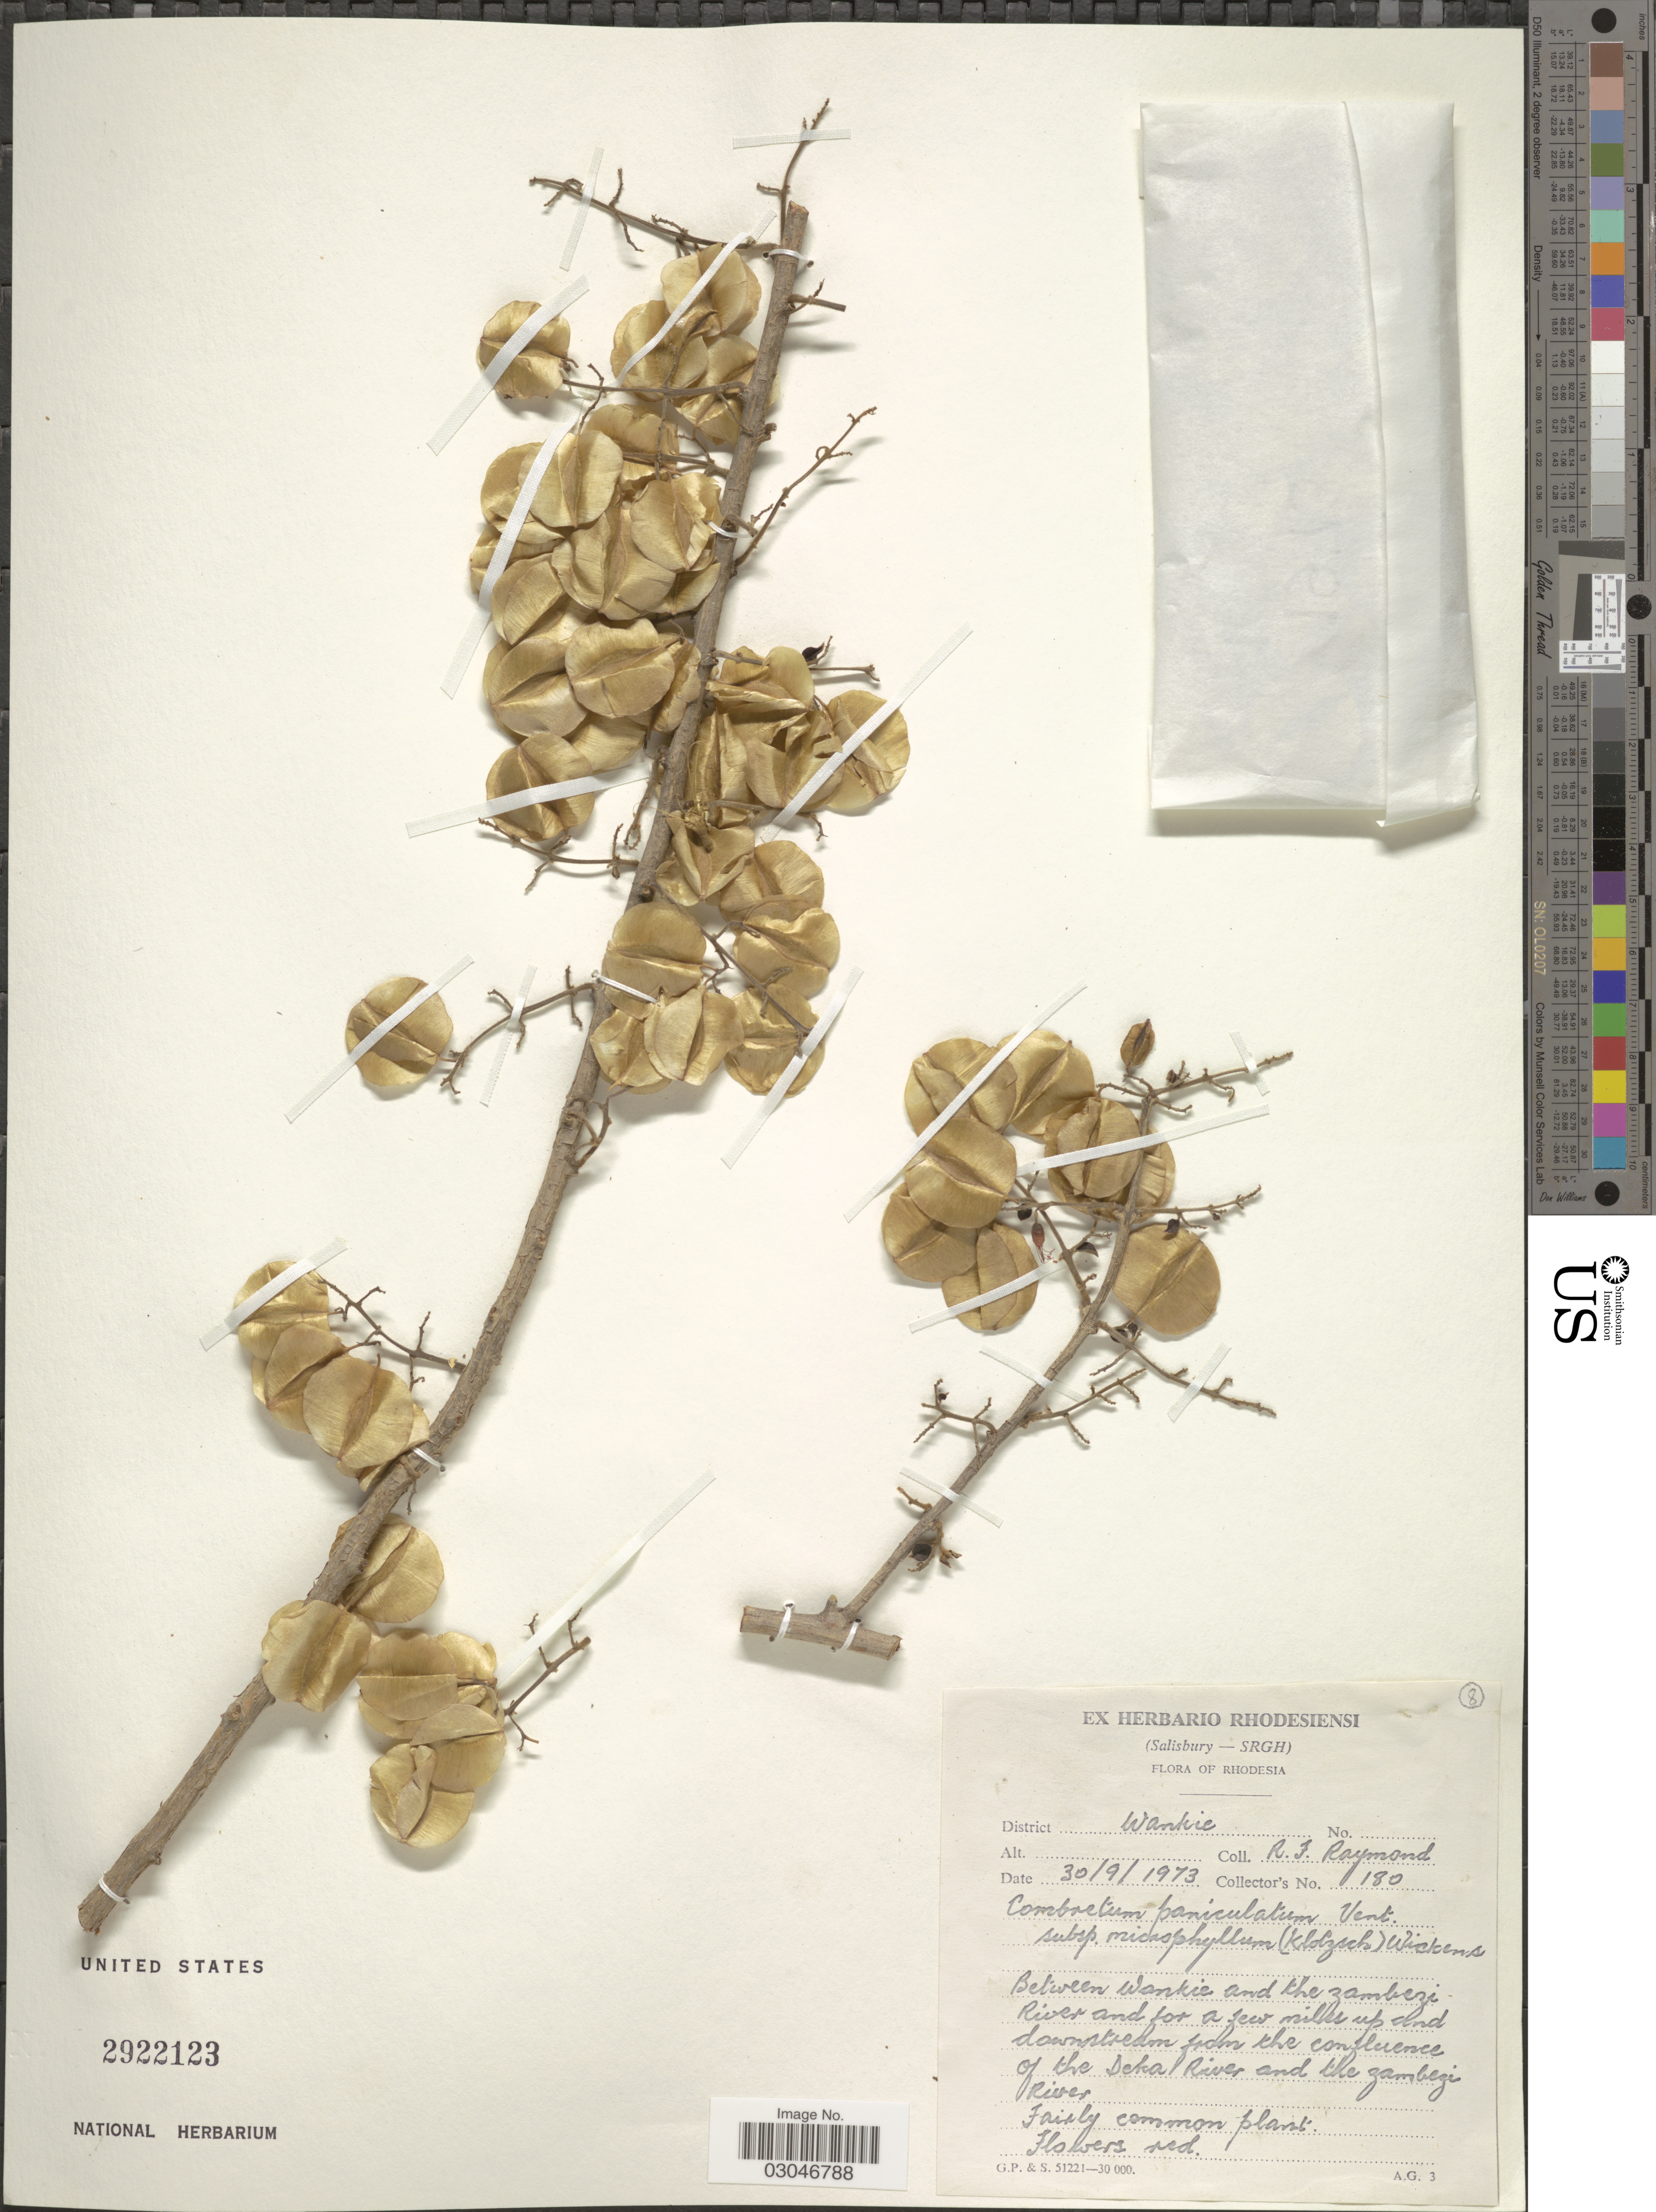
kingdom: Plantae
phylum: Tracheophyta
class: Magnoliopsida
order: Myrtales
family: Combretaceae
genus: Combretum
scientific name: Combretum paniculatum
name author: Vent.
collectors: R. Raymond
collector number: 180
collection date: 1973-09-30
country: Zimbabwe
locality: Rhodesia. District Wankie. Between Wankie and the Zambezi River and for a few miles up and downstream from the confluence of the Deka River and the Zambezi River.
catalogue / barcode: US 2922123